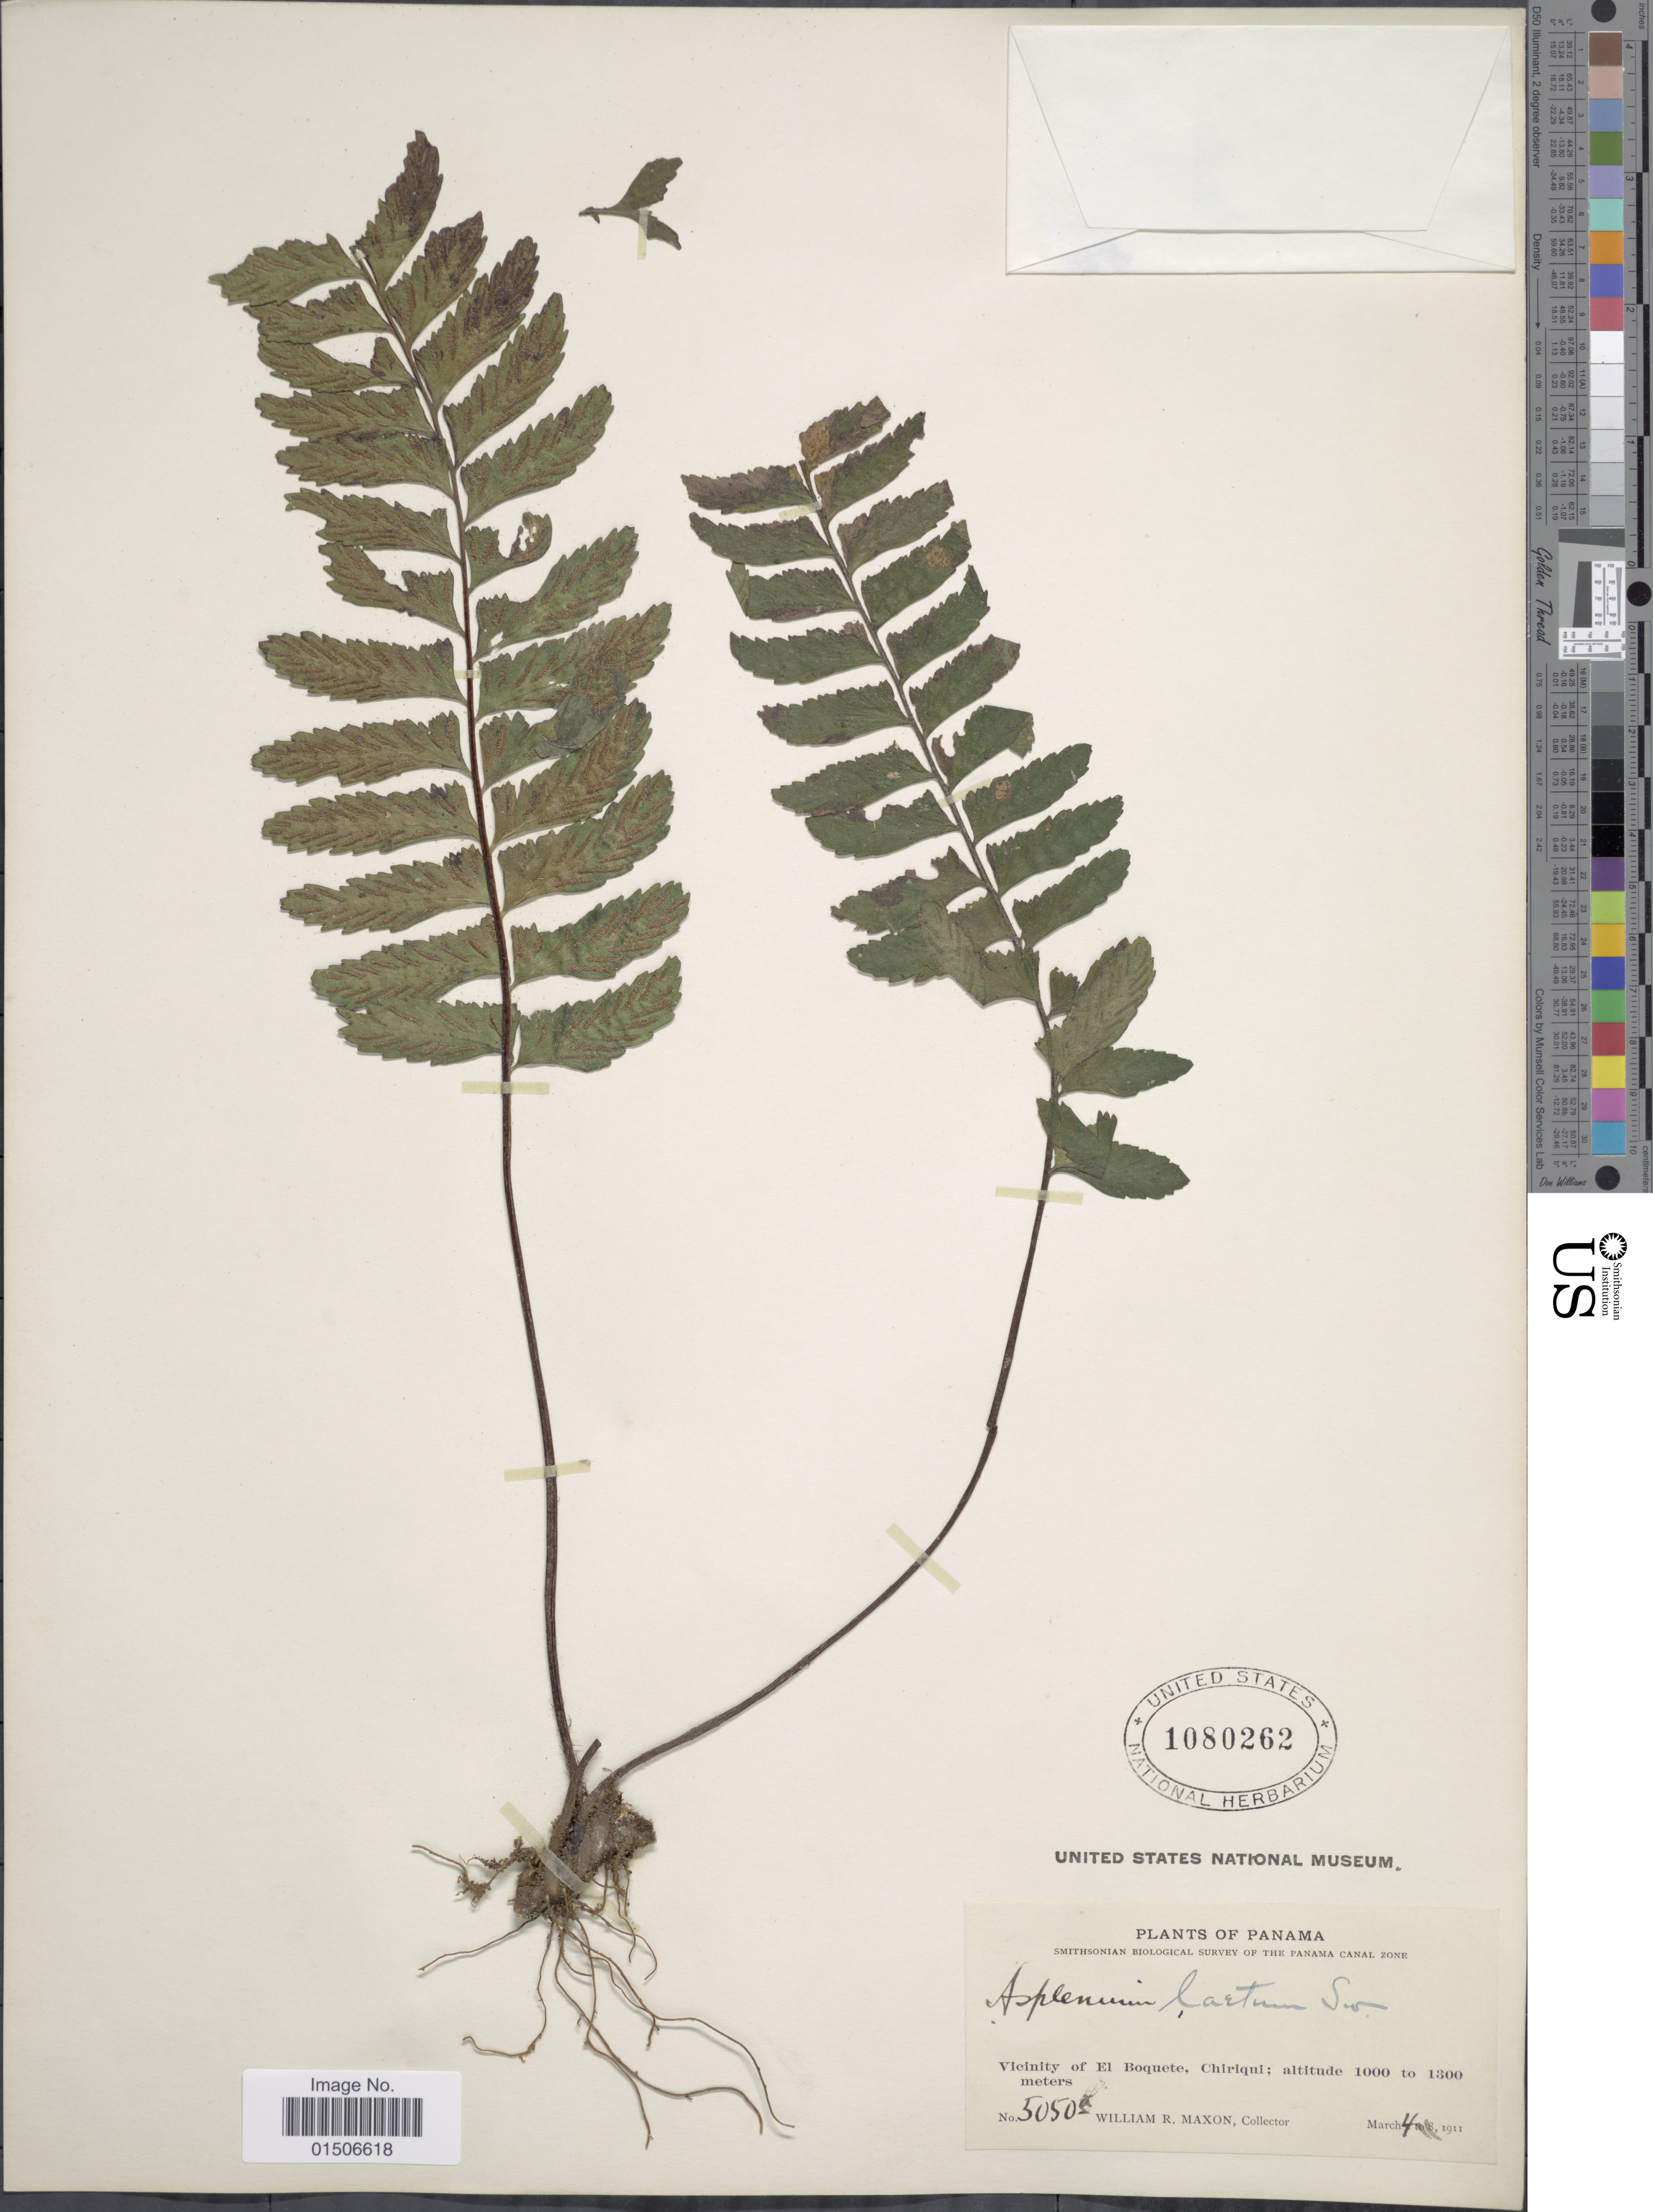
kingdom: Plantae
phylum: Tracheophyta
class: Polypodiopsida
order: Polypodiales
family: Aspleniaceae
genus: Asplenium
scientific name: Asplenium laetum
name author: Sw.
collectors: W. R. Maxon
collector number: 5050a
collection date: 1911-03-04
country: Panama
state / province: Chiriqui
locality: Vicinity of El Boquete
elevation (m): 1000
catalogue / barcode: US 1080262